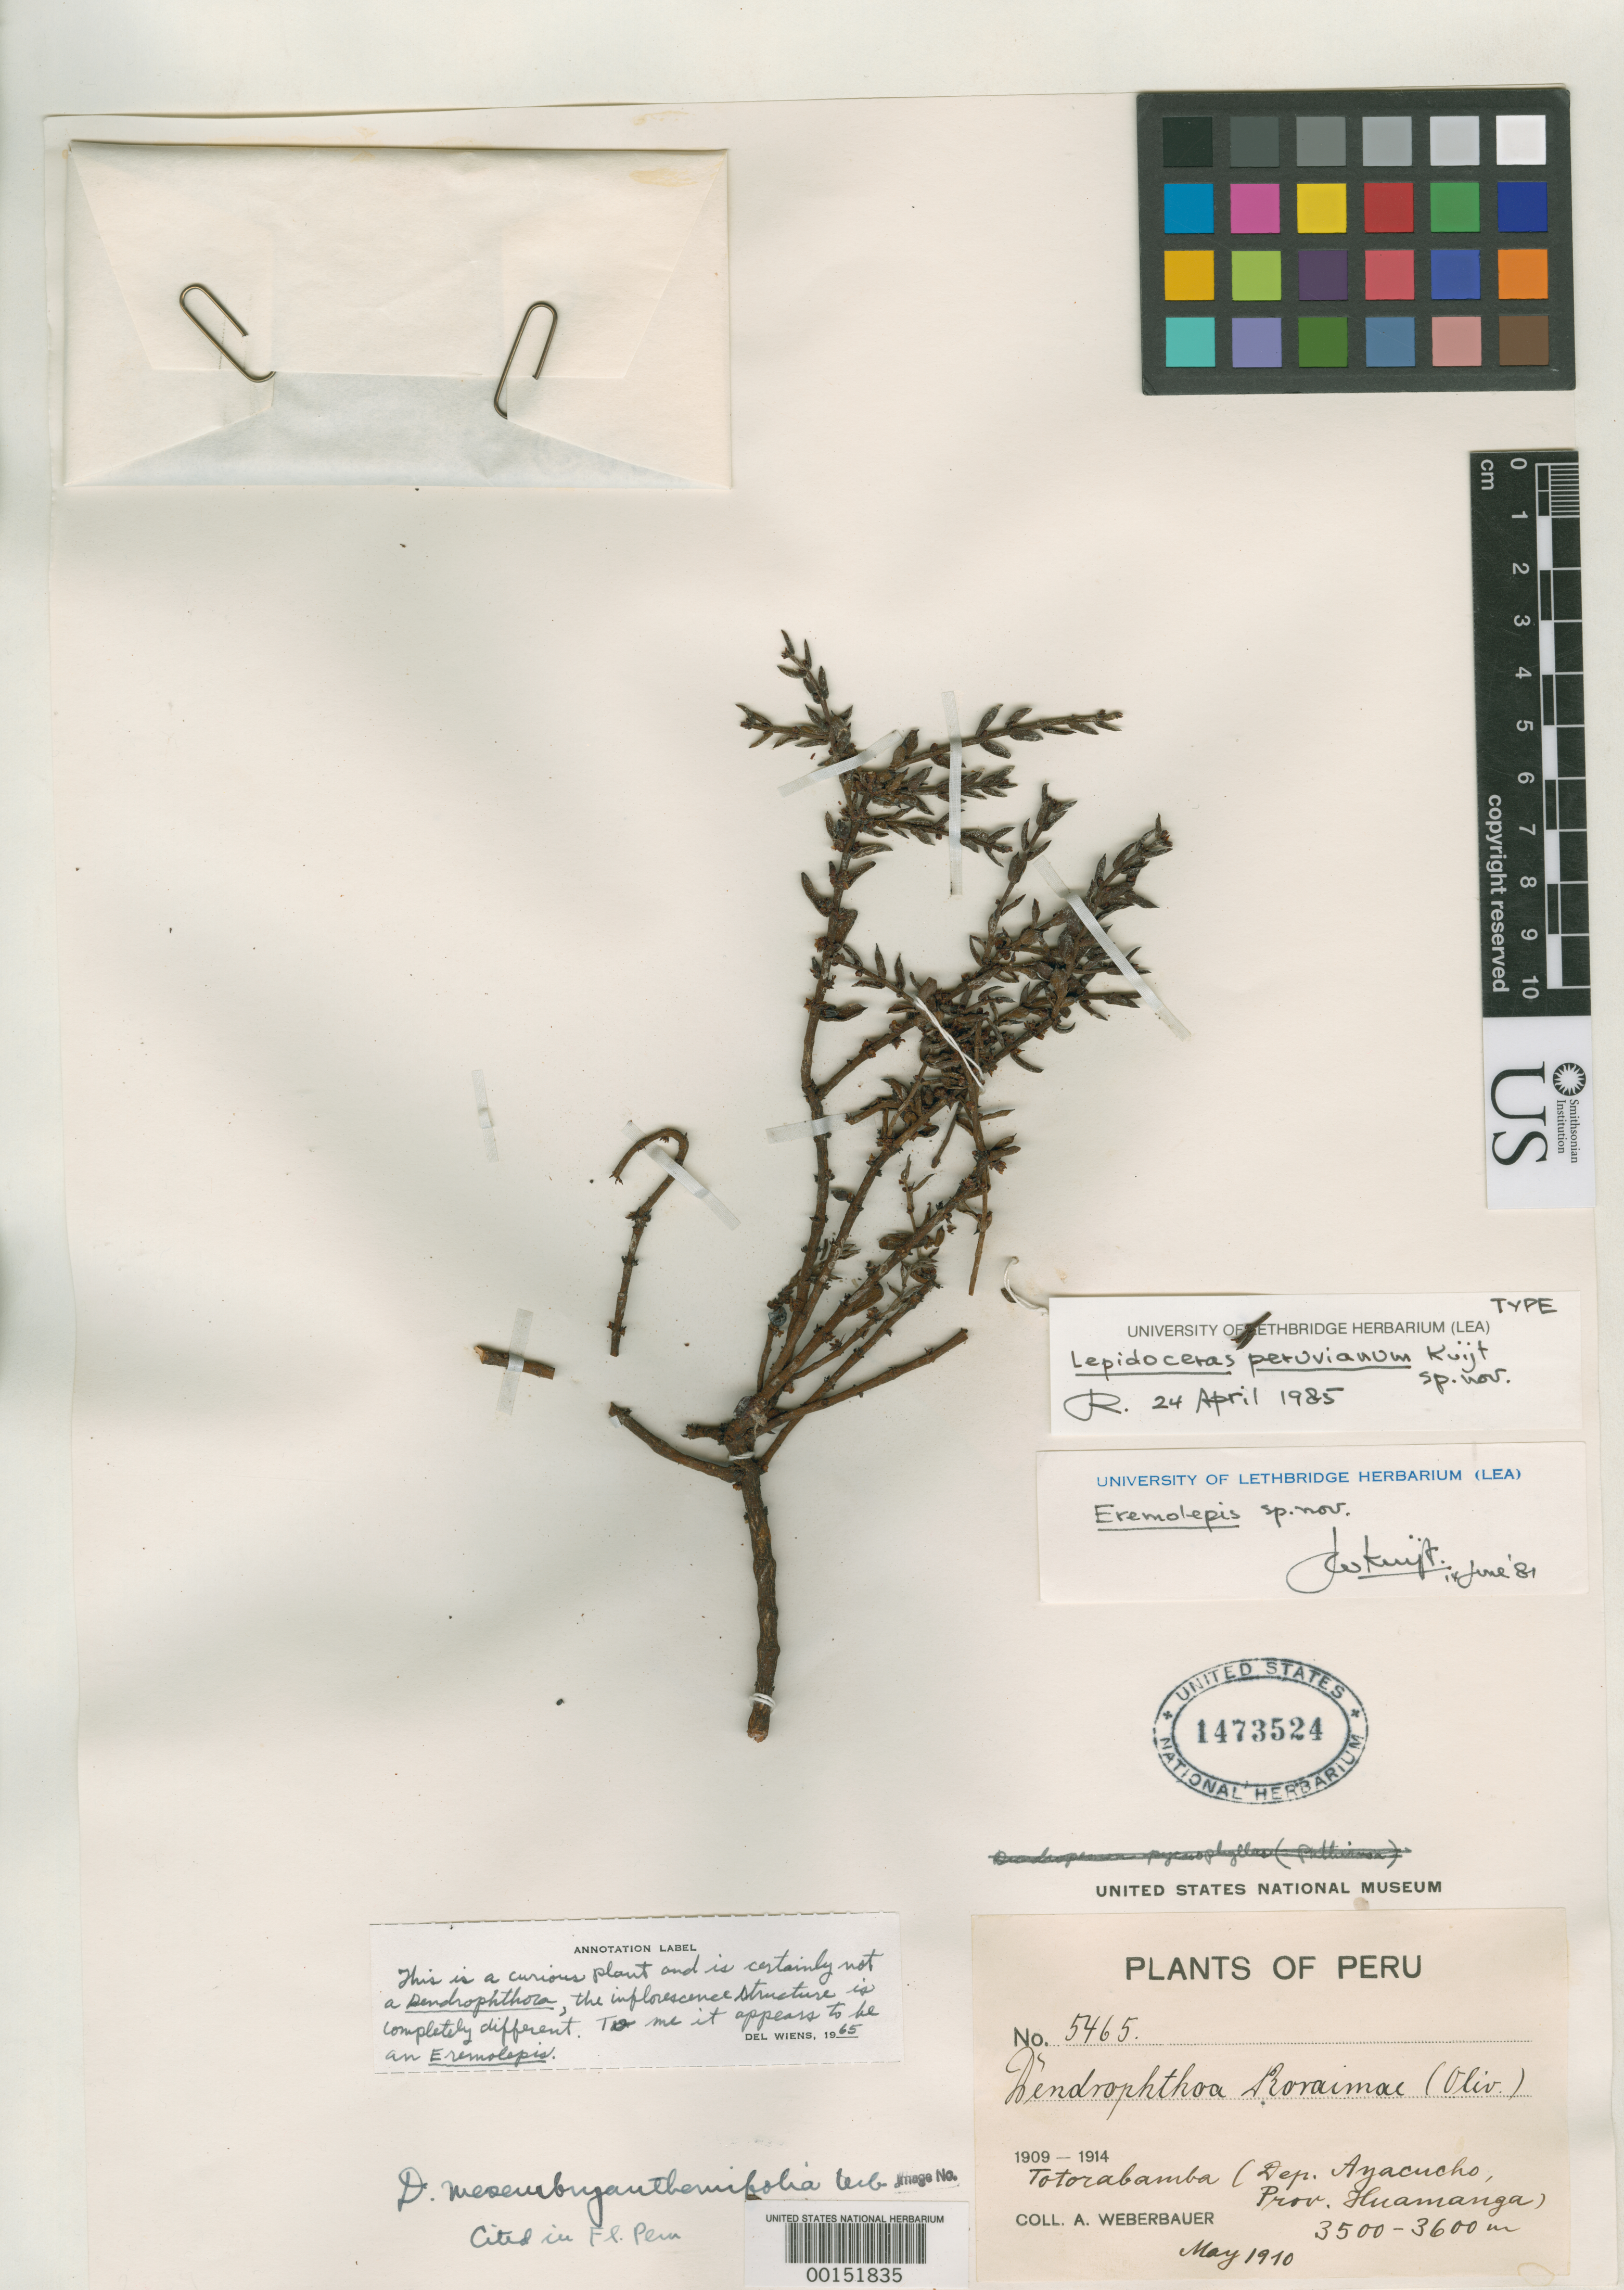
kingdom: Plantae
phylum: Tracheophyta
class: Magnoliopsida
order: Santalales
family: Santalaceae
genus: Lepidoceras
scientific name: Lepidoceras peruvianum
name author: Kuijt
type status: Holotype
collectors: A. Weberbauer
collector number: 5465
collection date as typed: May 1910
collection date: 1910-05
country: Peru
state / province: Ayacucho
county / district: Huamanga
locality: Totorabamba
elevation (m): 3500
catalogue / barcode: US 1473524